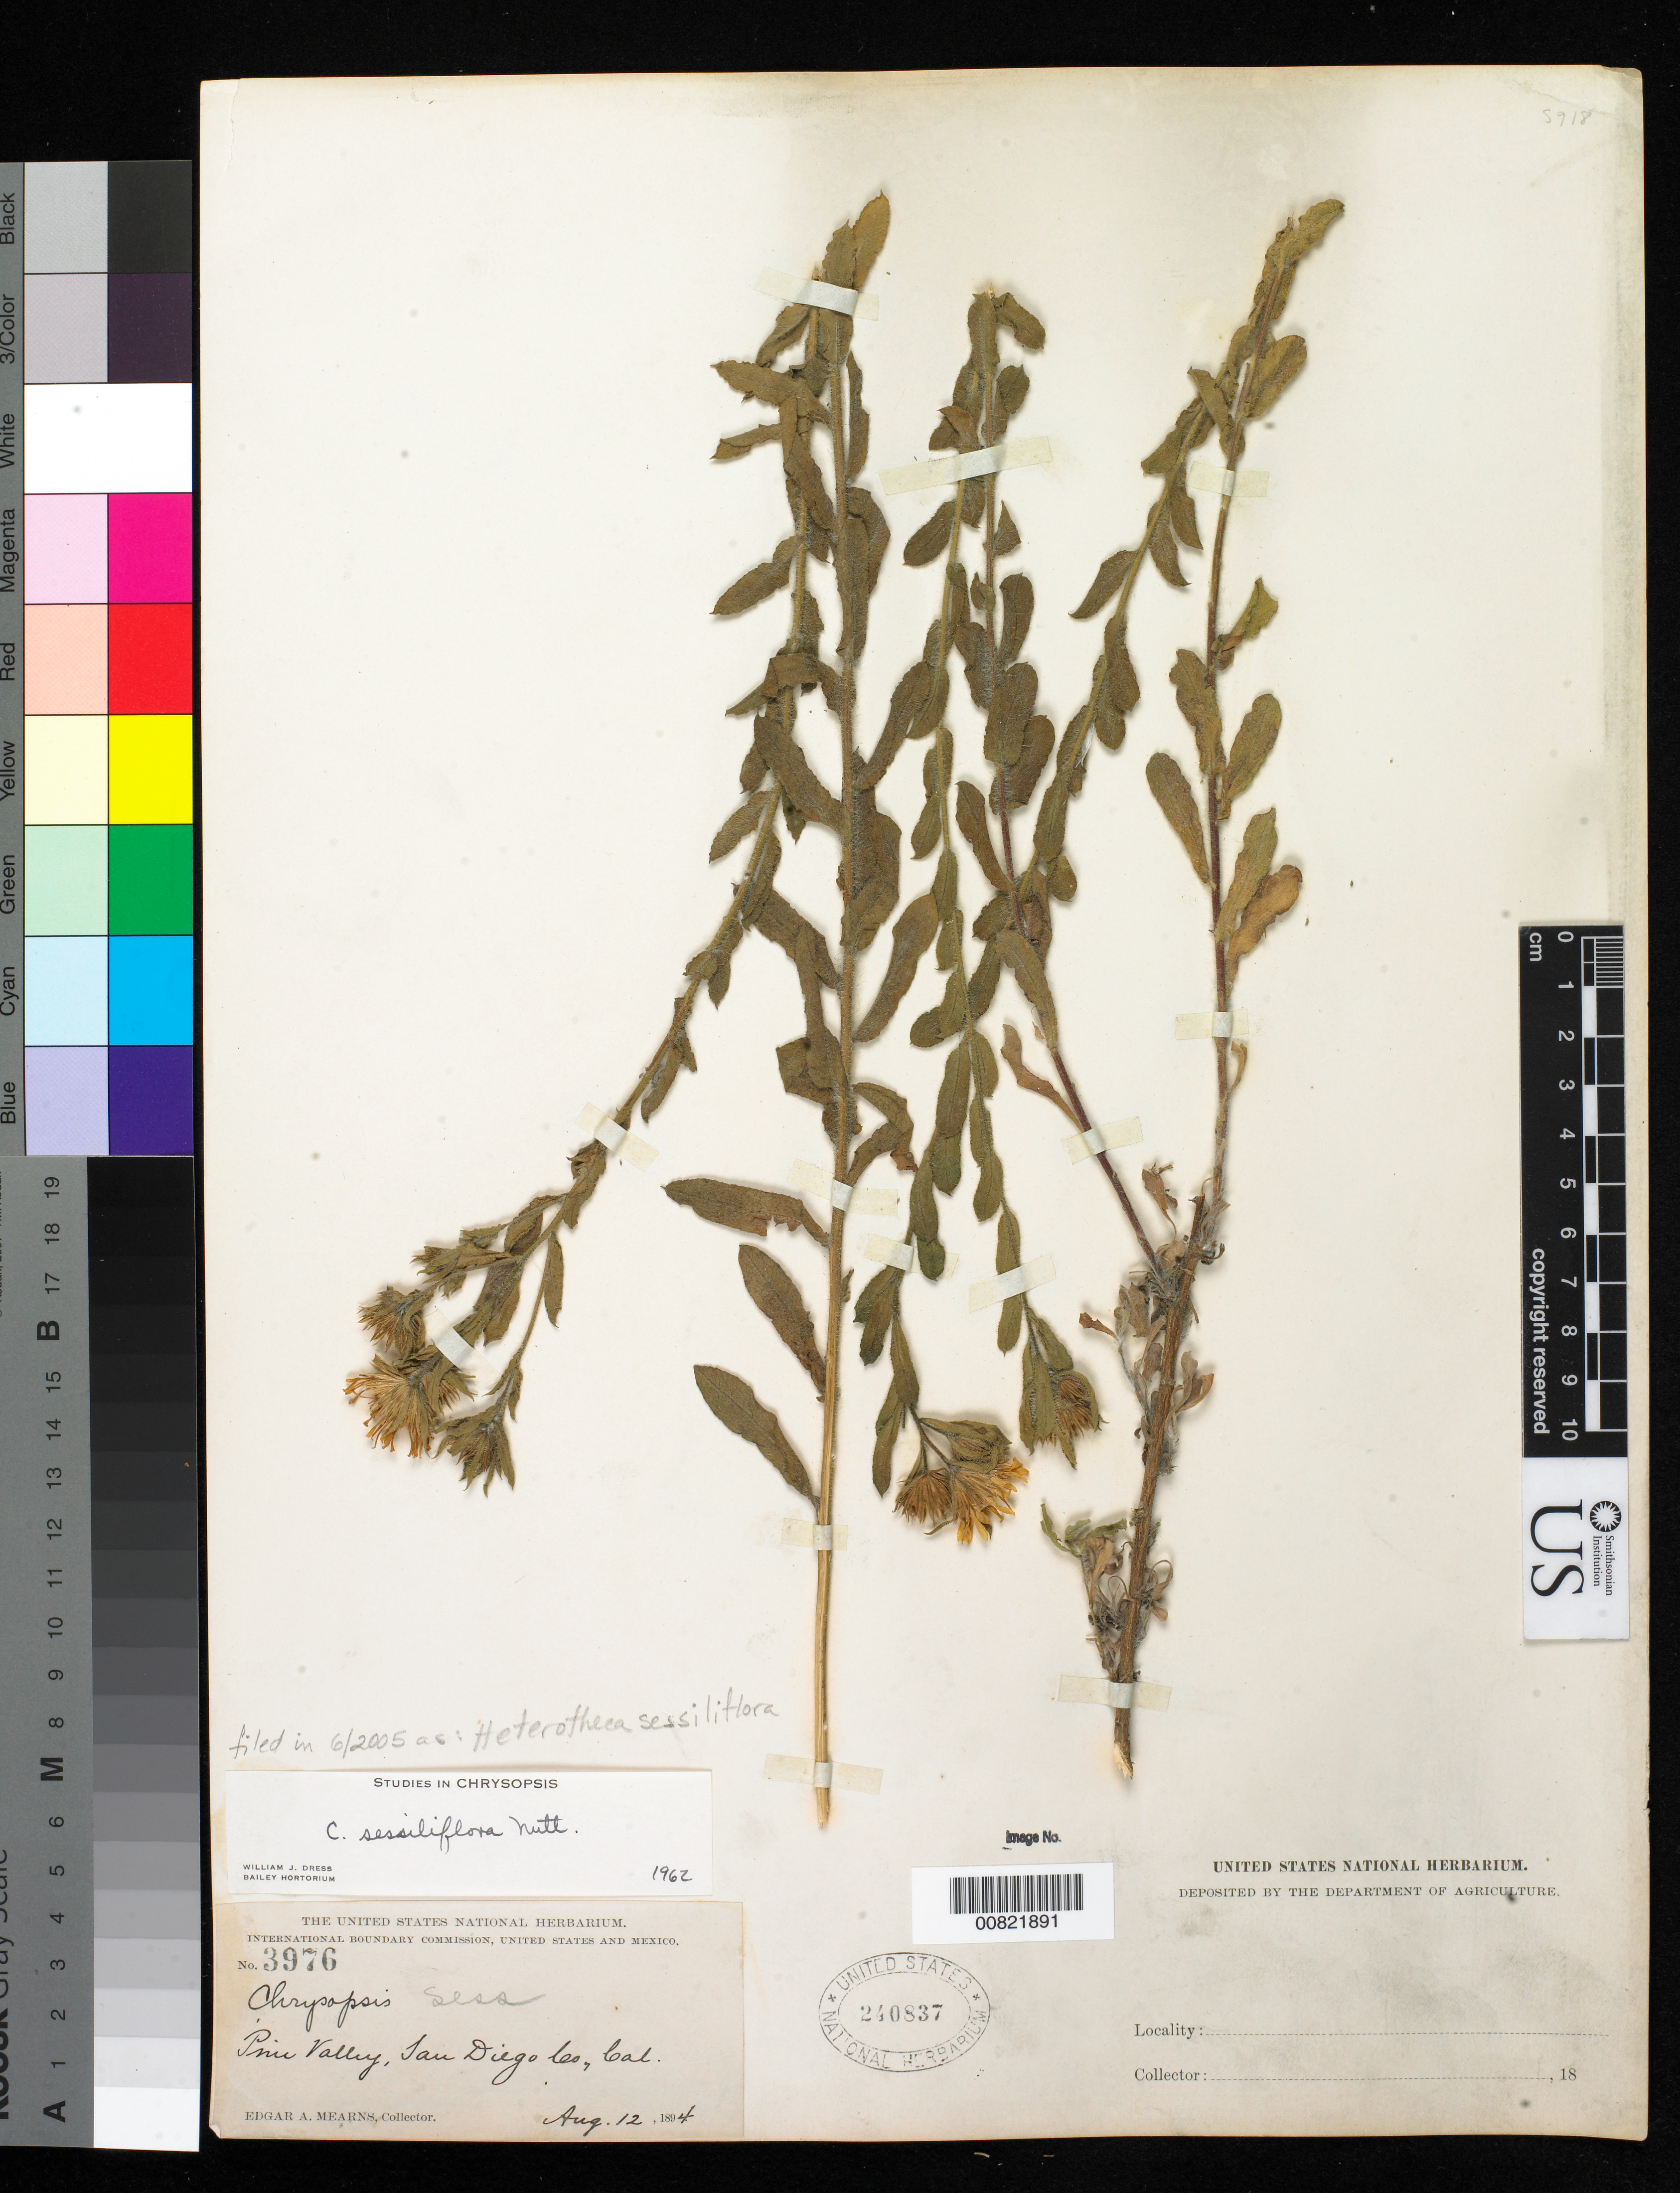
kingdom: Plantae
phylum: Tracheophyta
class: Magnoliopsida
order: Asterales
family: Asteraceae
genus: Heterotheca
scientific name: Heterotheca sessiliflora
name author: (Nutt.) Shinners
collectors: E. A. Mearns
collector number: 3976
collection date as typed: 12 Aug 1894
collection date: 1894-08-12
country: United States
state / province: California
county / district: San Diego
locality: Pine Valley, San Diego County, California.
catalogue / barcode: US 240837